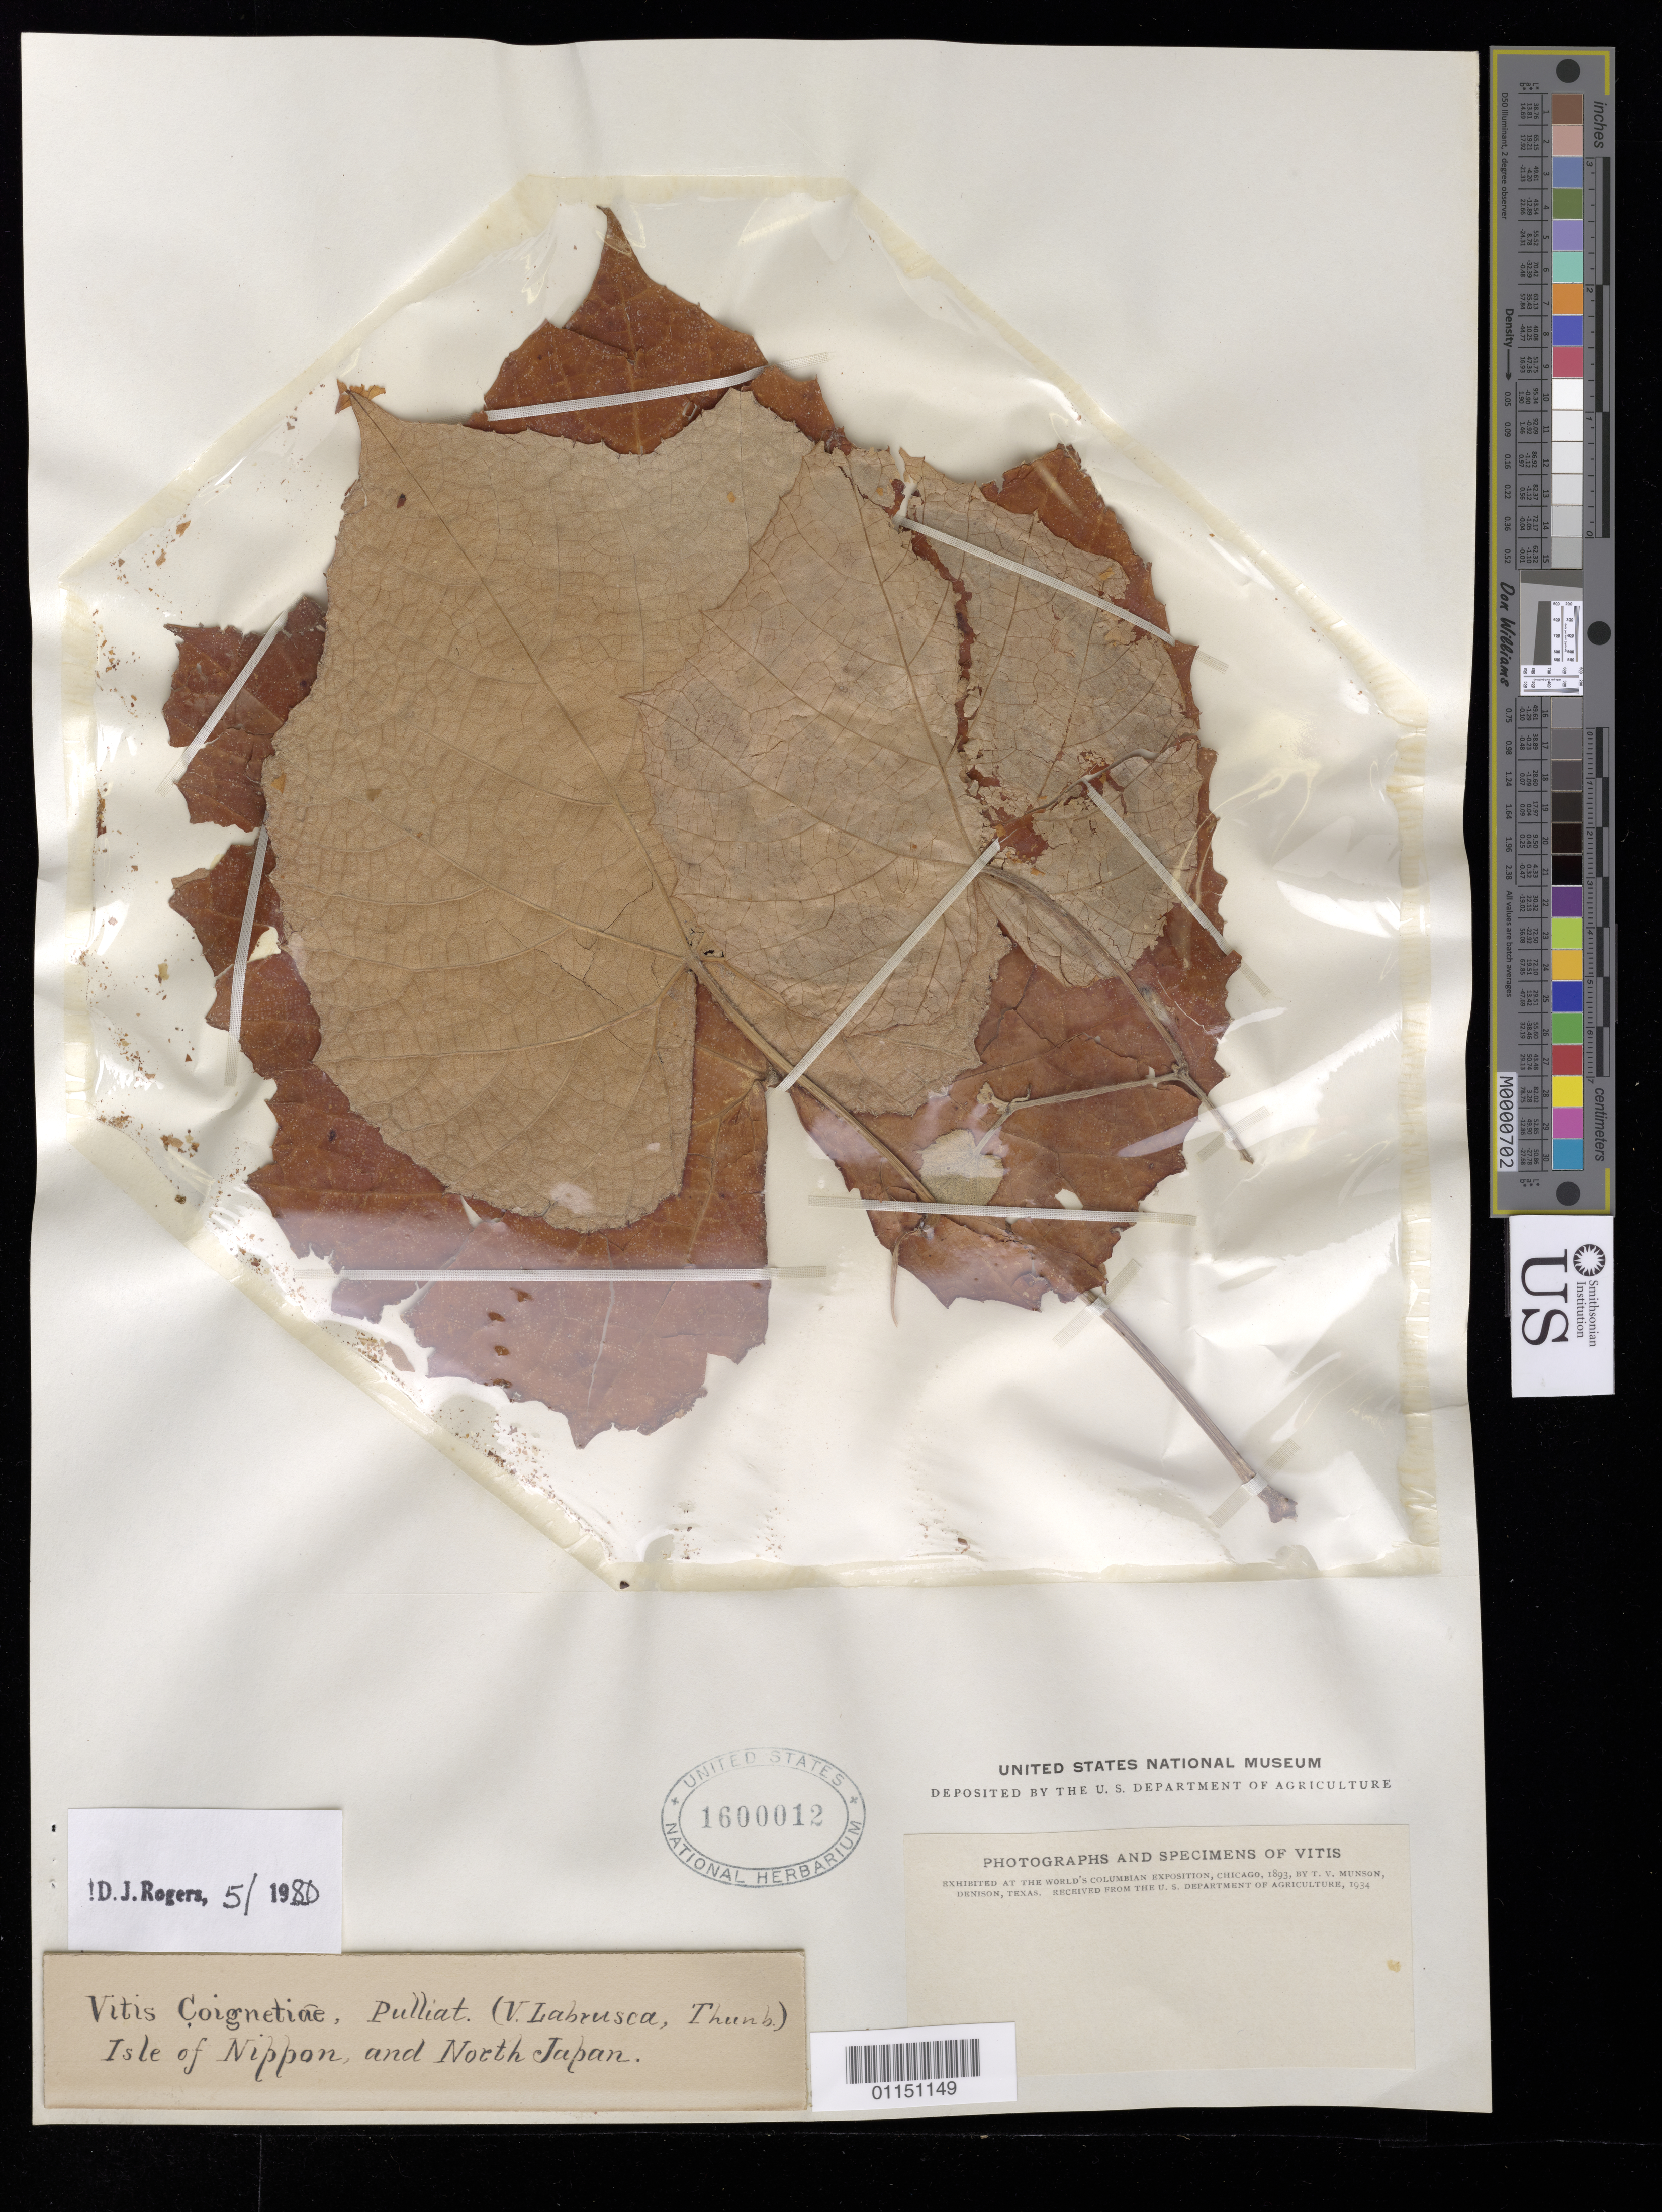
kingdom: Plantae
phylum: Tracheophyta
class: Magnoliopsida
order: Vitales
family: Vitaceae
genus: Vitis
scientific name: Vitis coignetiae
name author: Pulliat ex Planch.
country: Japan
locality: Isle of Nippon.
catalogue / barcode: US 1600012